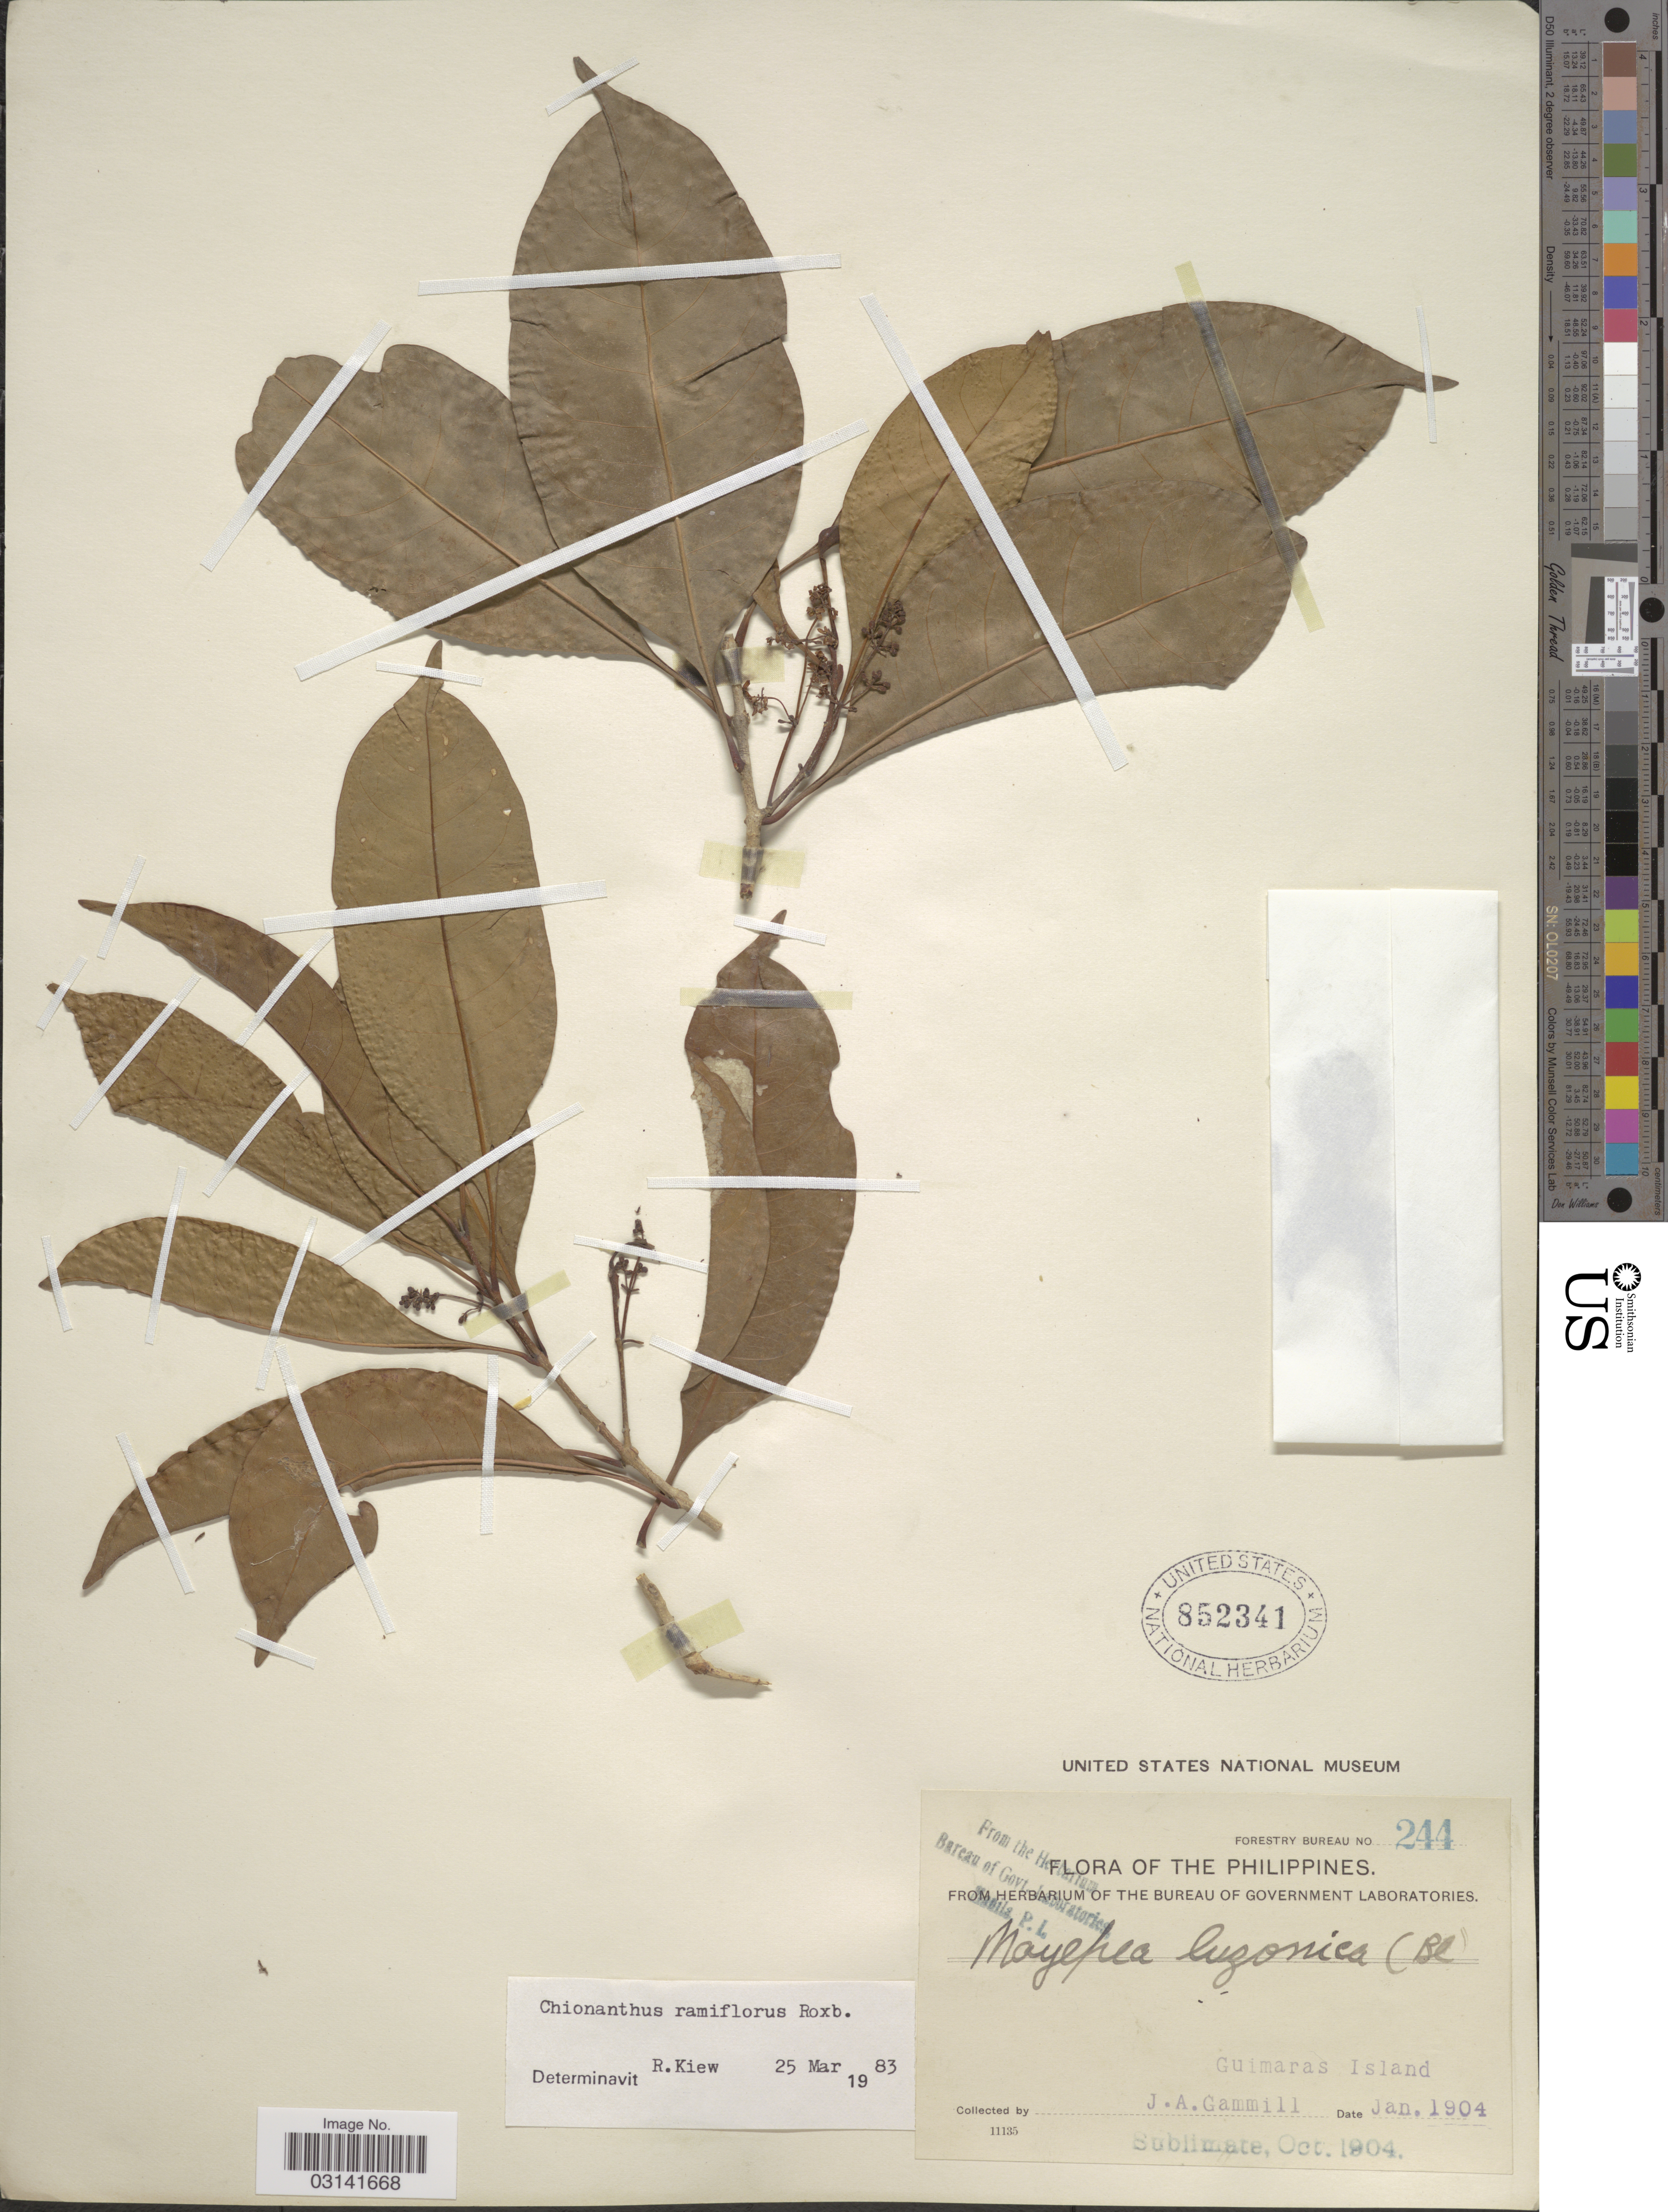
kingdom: Plantae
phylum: Tracheophyta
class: Magnoliopsida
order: Lamiales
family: Oleaceae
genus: Chionanthus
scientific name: Chionanthus ramiflorus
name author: Roxb.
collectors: J. Gammill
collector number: Forestry Bureau 244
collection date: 1904-01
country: Philippines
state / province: Western Visayas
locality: Guimaras Island.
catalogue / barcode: US 852341